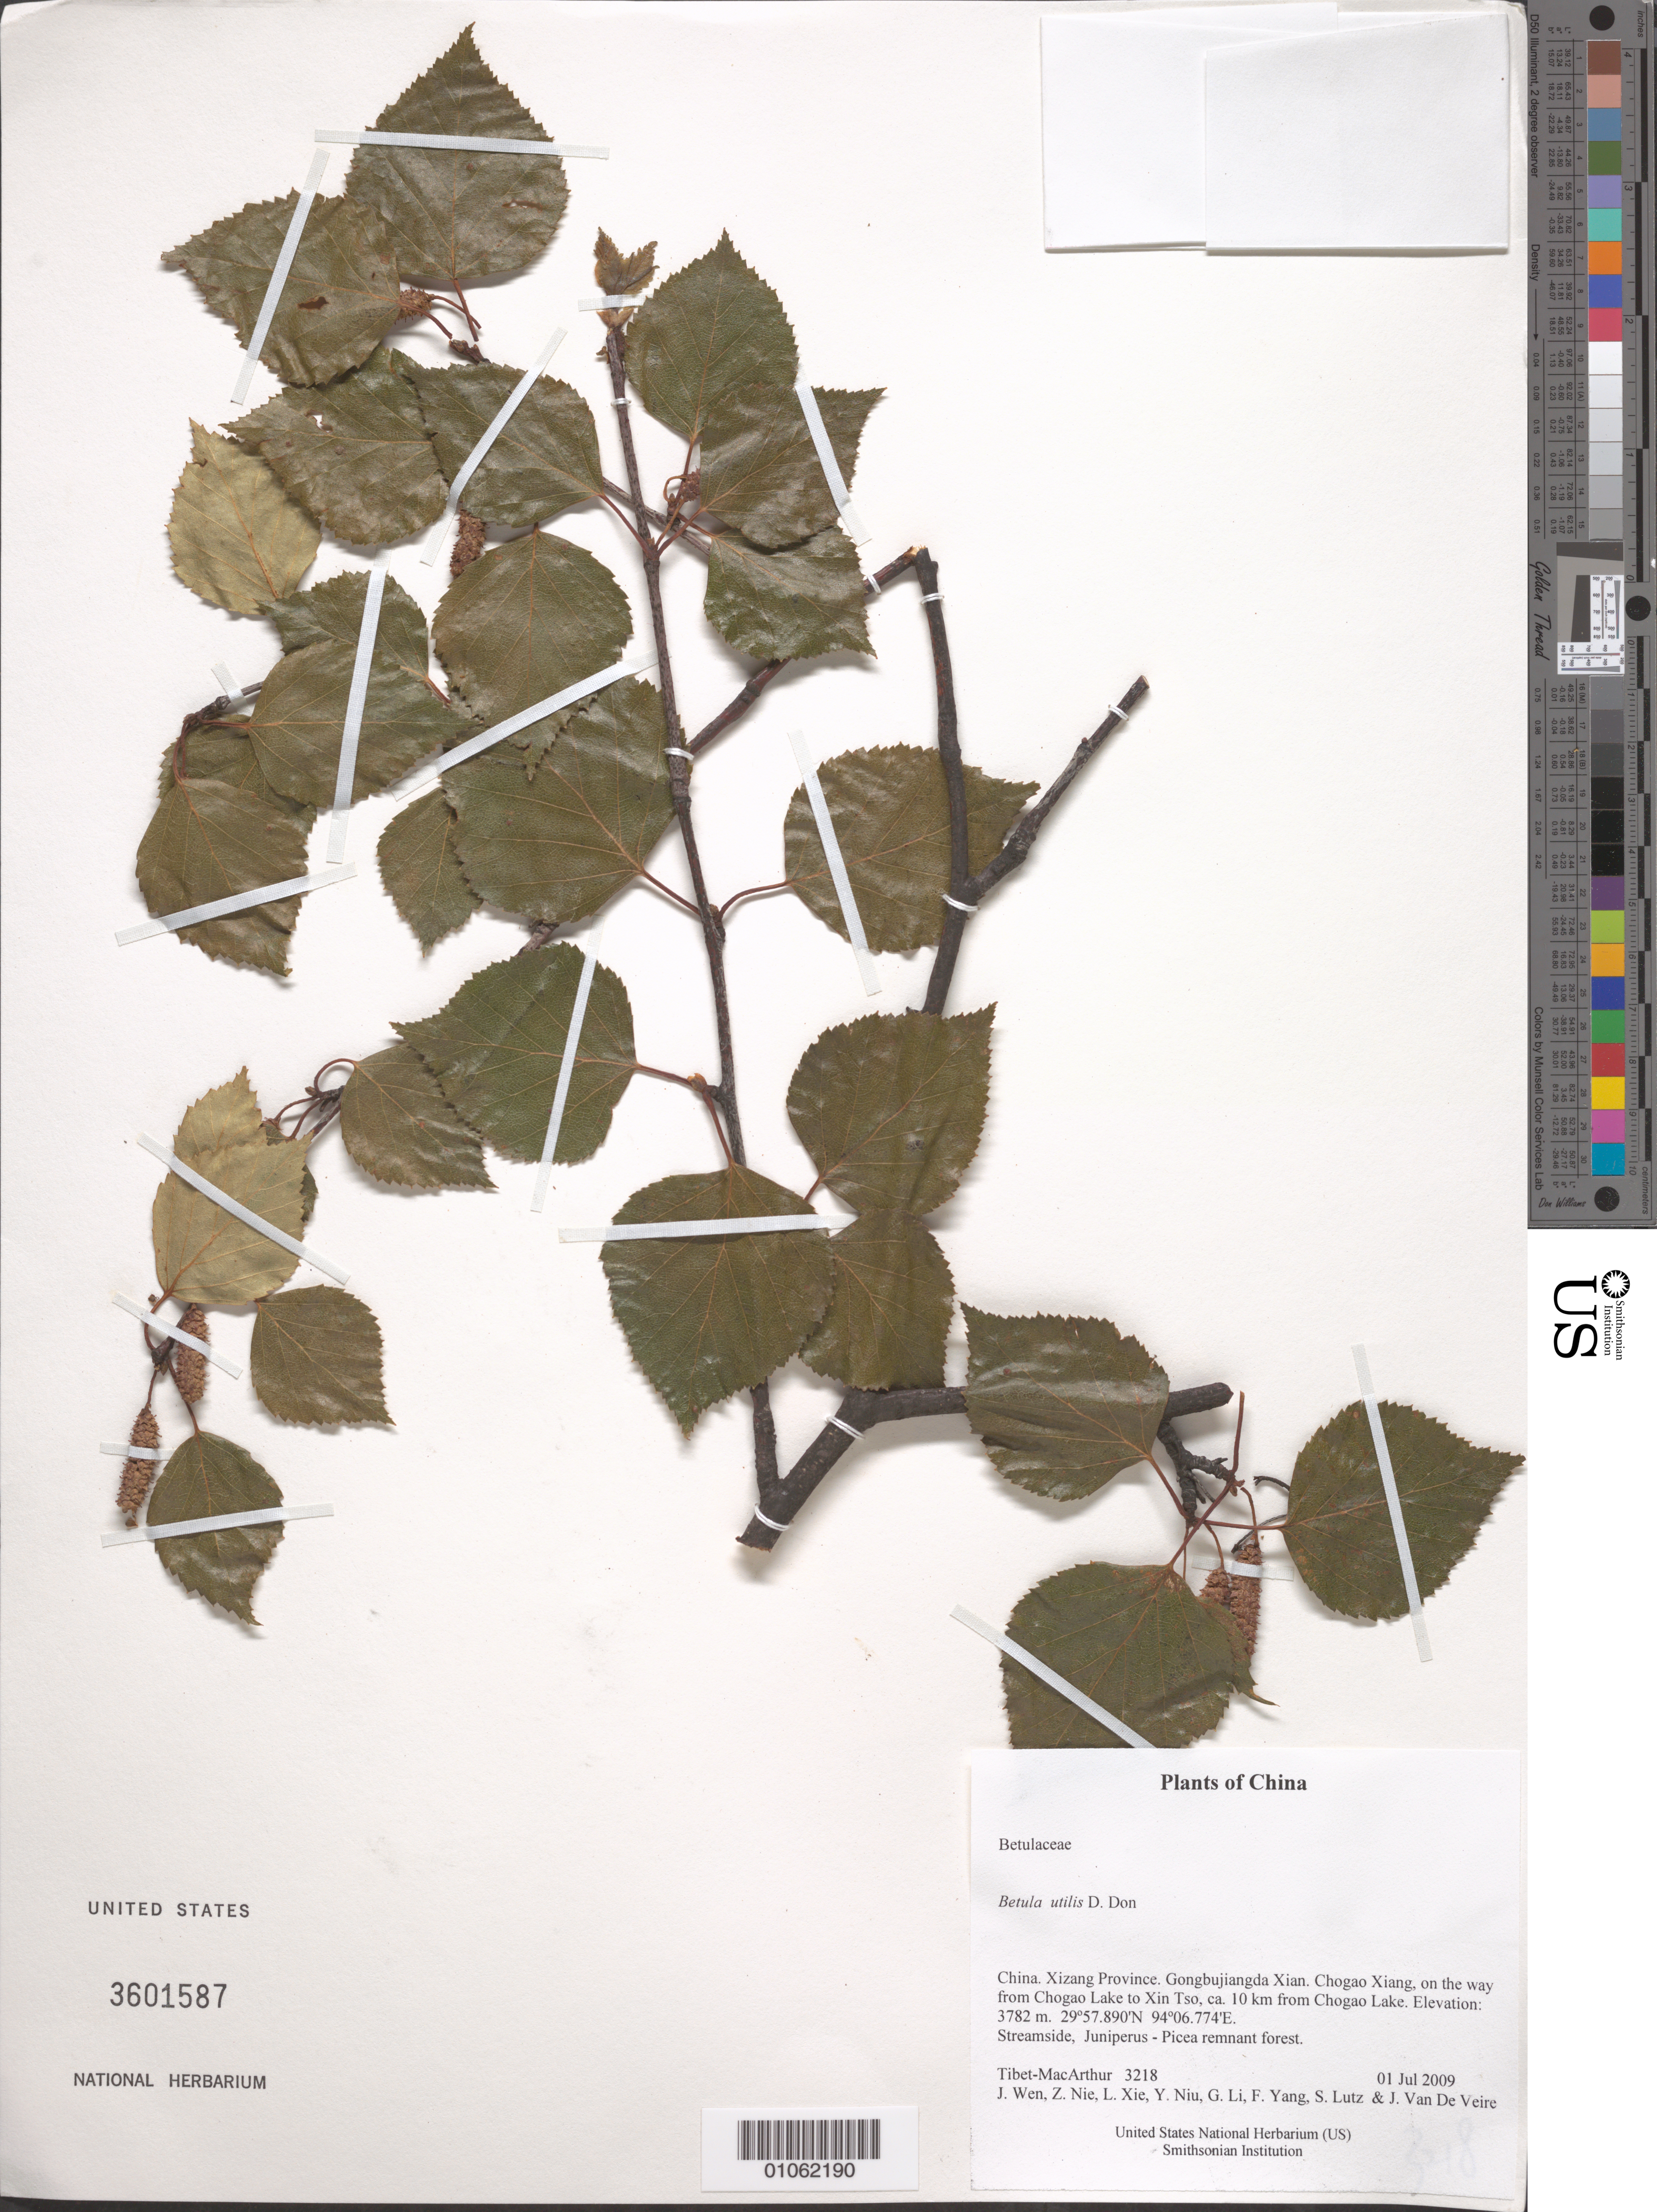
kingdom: Plantae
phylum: Tracheophyta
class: Magnoliopsida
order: Fagales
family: Betulaceae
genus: Betula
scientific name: Betula utilis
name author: D. Don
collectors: Tibet-MacArthur, J. Wen, Z. Nie, L. Xie, Y. Niu, G. Li, F. Yang, S. Lutz & J. Van De Veire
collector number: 3218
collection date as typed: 01 Jul 2009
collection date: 2009-07-01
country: China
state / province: Xizang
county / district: Gongbujiangda Xian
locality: Chogao Xiang, on the way from Chogao Lake to Xin Tso, ca. 10 km from Chogao Lake.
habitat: Streamside, Juniperus - Picea remnant forest.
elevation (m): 3782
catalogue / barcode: US 3601587